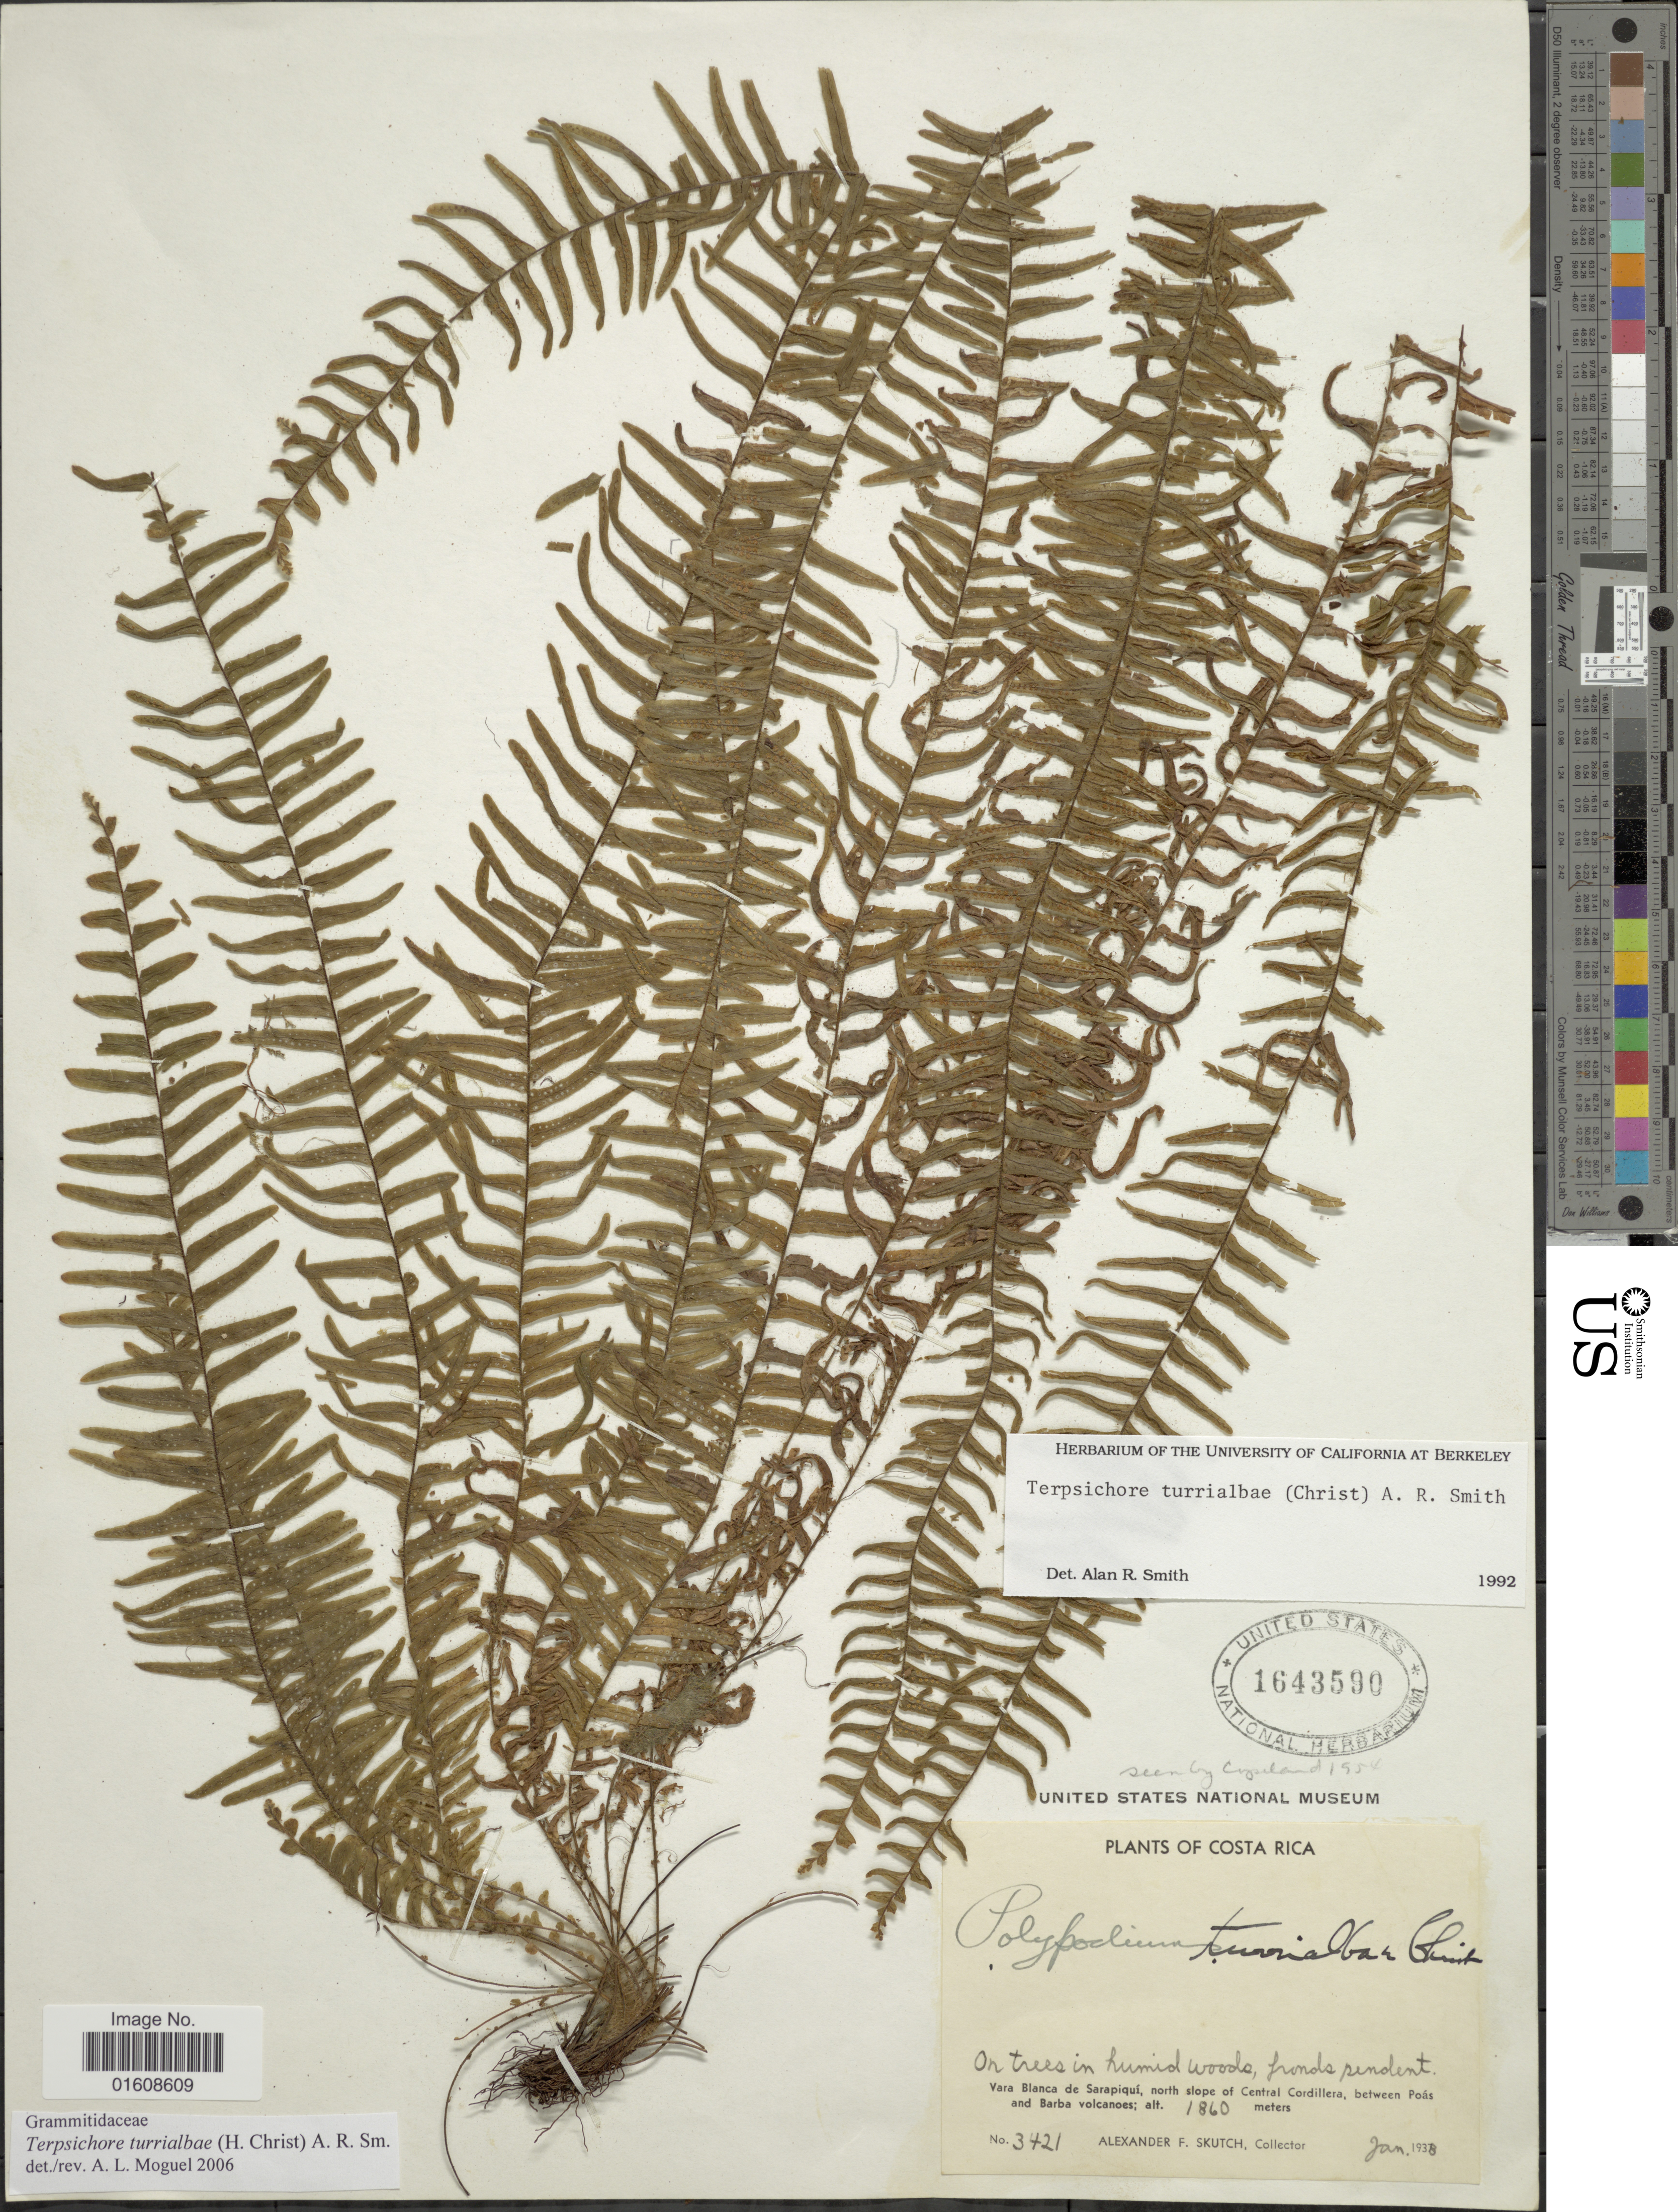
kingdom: Plantae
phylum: Tracheophyta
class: Polypodiopsida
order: Polypodiales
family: Polypodiaceae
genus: Alansmia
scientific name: Alansmia turrialbae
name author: (Christ) Moguel & M. Kessler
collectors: A. F. Skutch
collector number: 3421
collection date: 1938-01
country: Costa Rica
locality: Vara Blanca de Sarapiquí, north slope of Central Cordillera, between Poás and Barba volcanoes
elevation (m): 1860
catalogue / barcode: US 1643590